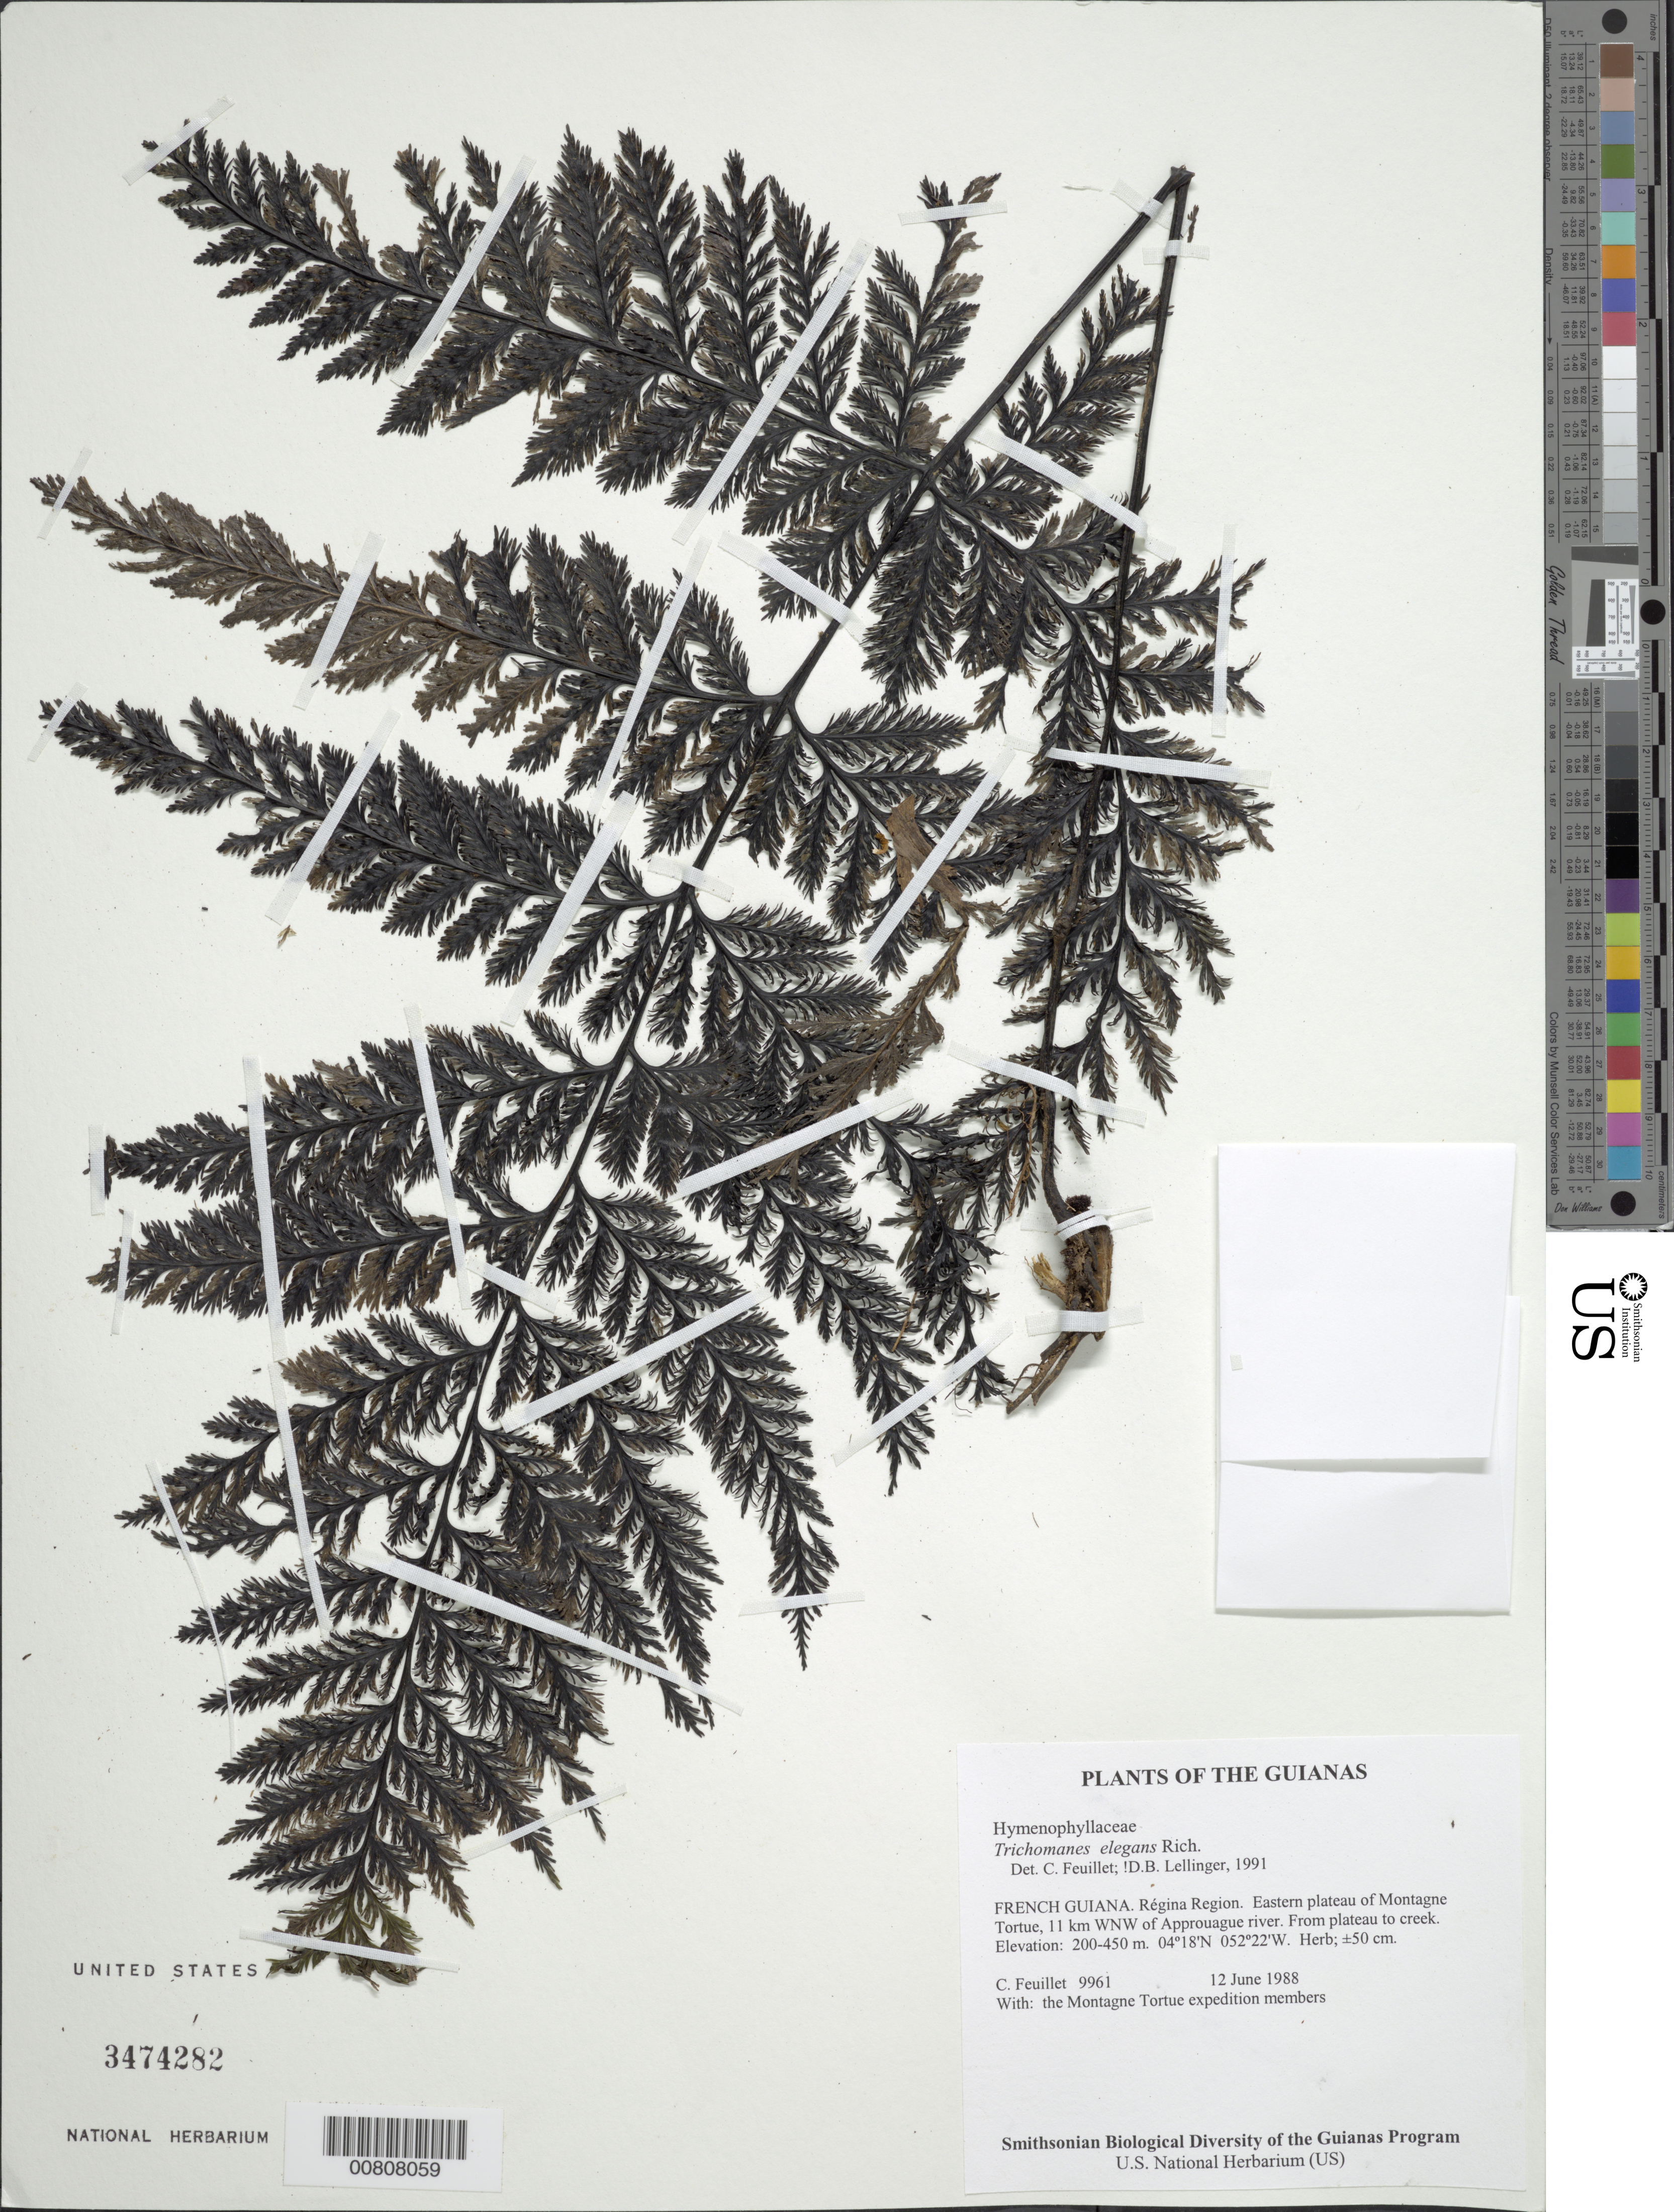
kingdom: Plantae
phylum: Tracheophyta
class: Polypodiopsida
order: Hymenophyllales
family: Hymenophyllaceae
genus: Trichomanes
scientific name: Trichomanes elegans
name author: Rich.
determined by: Lellinger, David B., (BOT), Smithsonian Institution - National Museum of Natural History (UNITED STATES)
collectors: C. Feuillet & Montagne Torte Exped. members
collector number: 9961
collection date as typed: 12 June 1988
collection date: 1988-06-12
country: French Guiana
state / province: Cayenne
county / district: Regina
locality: Eastern plateau of Montagne Tortue, 11 km WNW of Approuague river. From plateau to creek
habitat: Lateritic soil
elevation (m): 200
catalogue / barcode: US 3474282